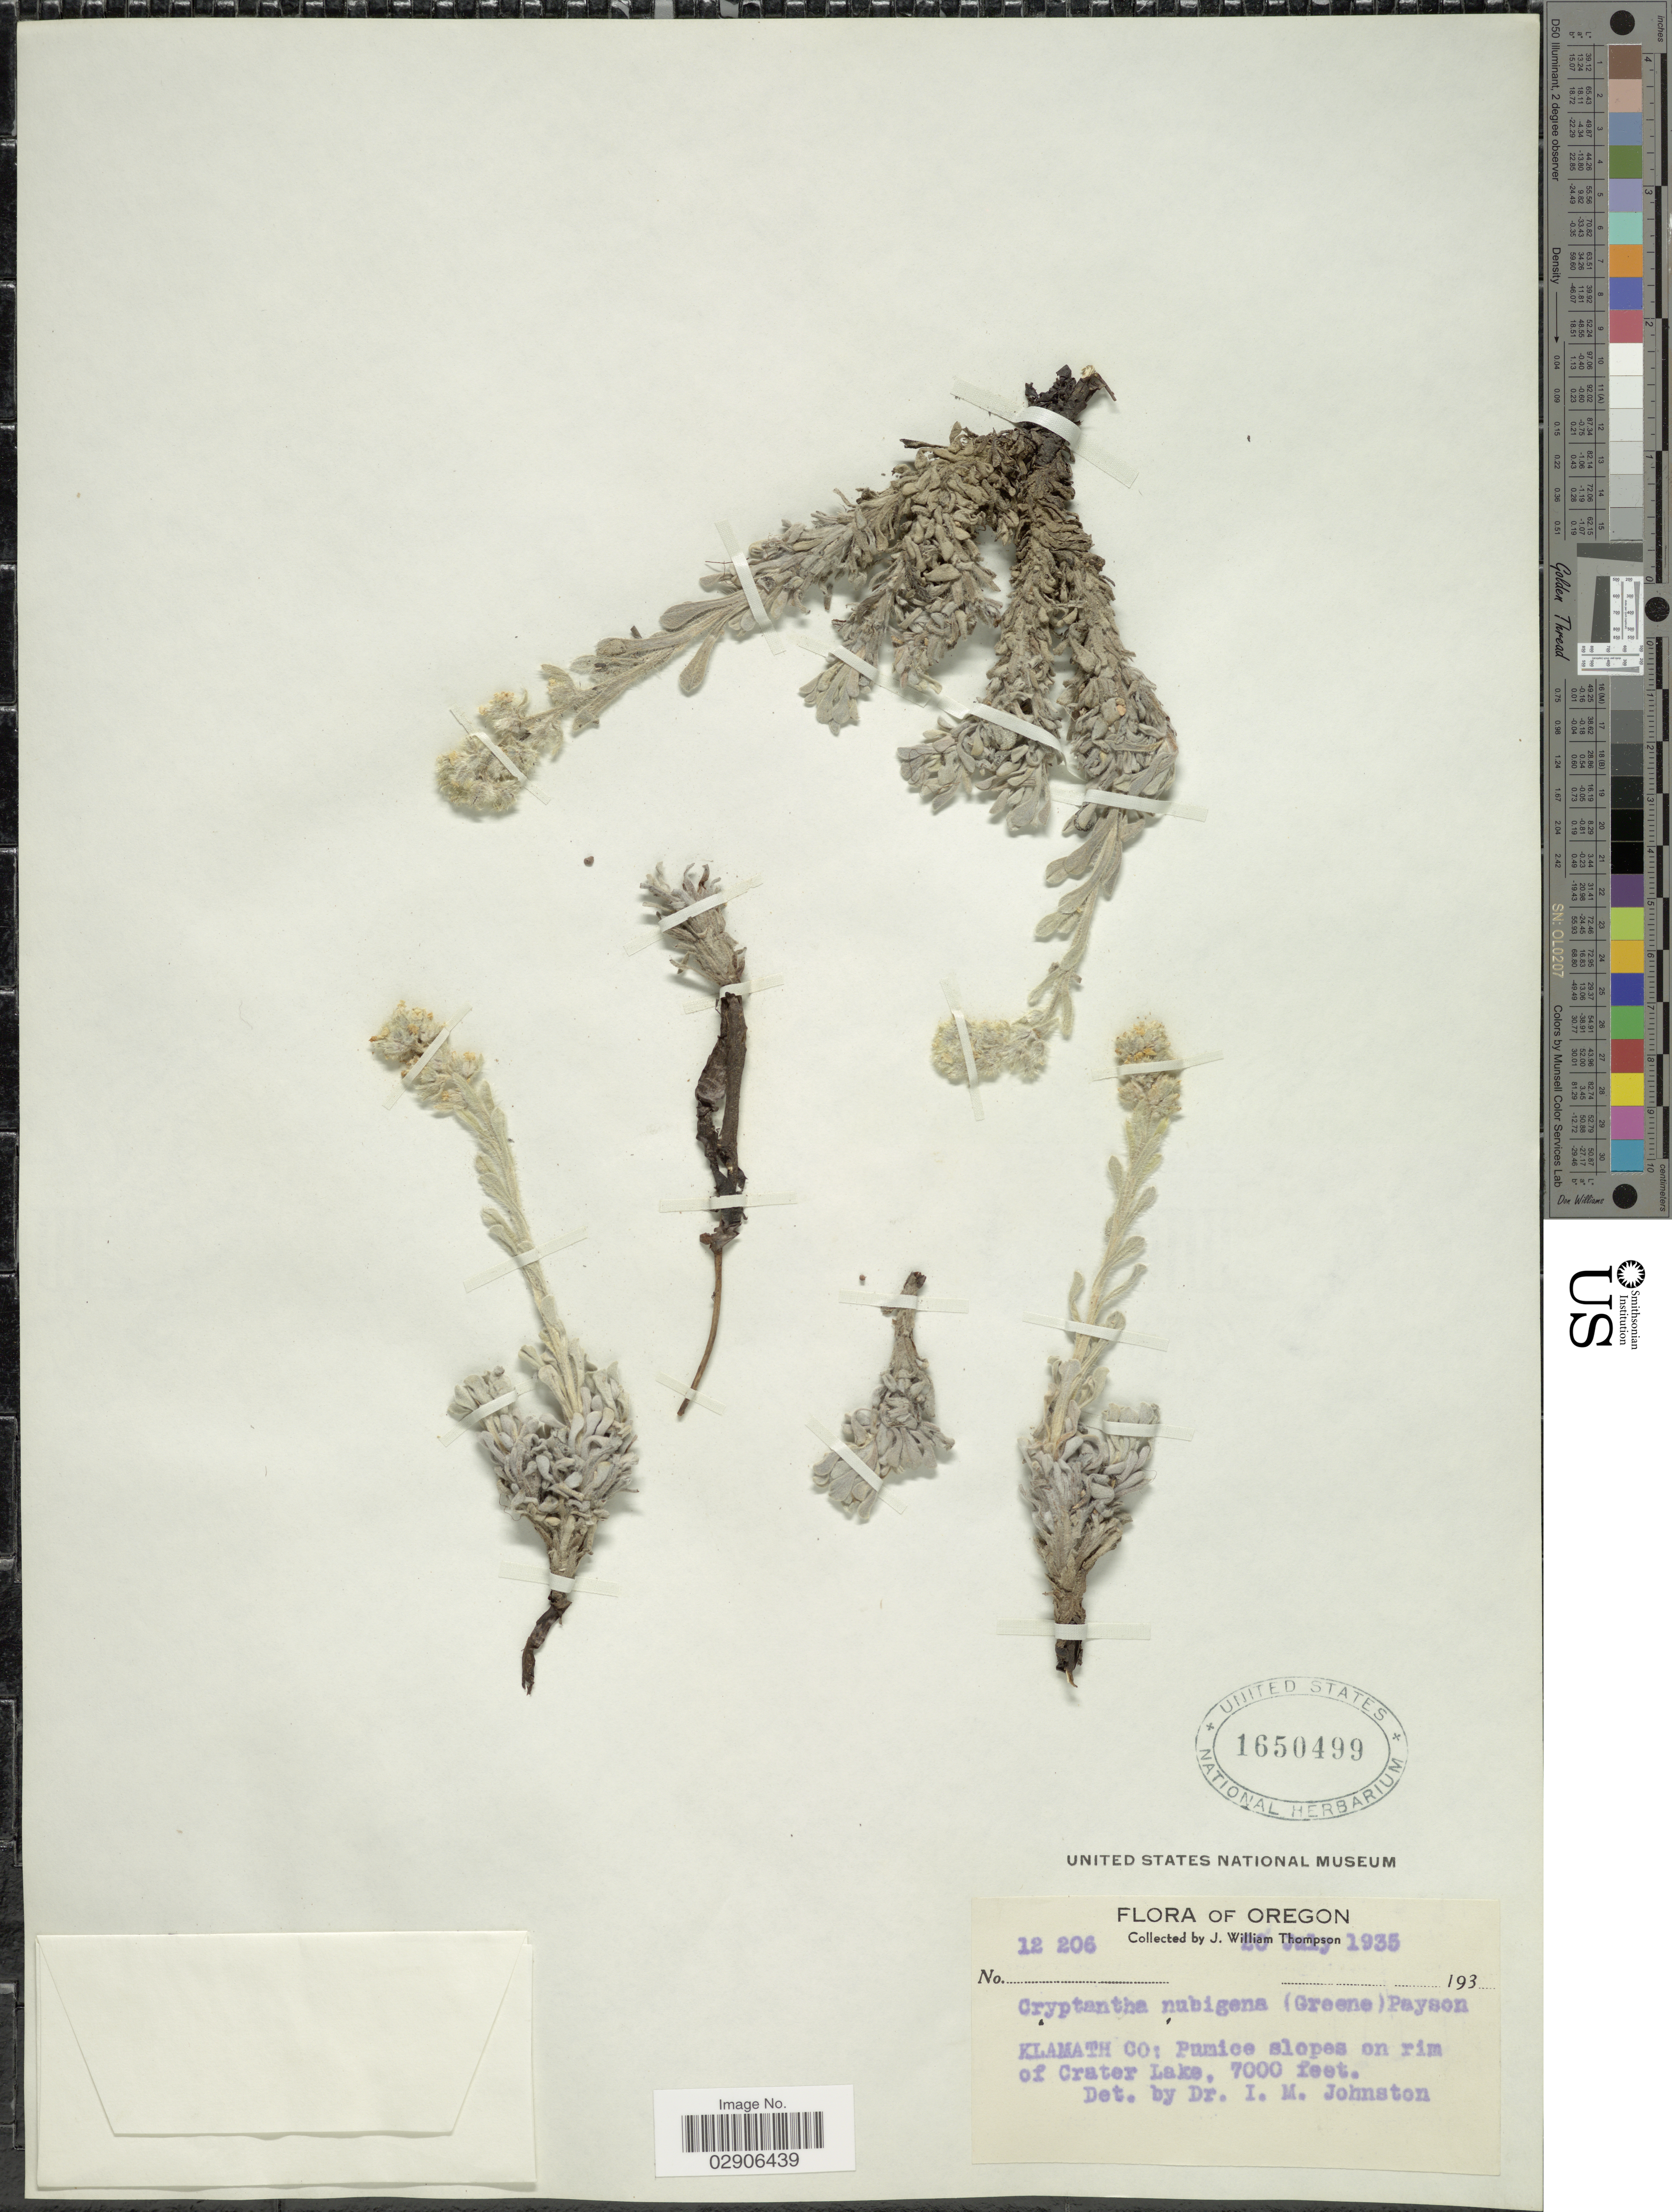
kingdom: Plantae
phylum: Tracheophyta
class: Magnoliopsida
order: Boraginales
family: Boraginaceae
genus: Oreocarya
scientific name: Oreocarya nubigena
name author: Greene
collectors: J. W. Thompson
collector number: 12206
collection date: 1935-07-20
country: United States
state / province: Oregon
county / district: Klamath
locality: Klamath Co: Pumice slopes on rim of Crater Lake.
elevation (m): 2134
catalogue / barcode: US 1650499